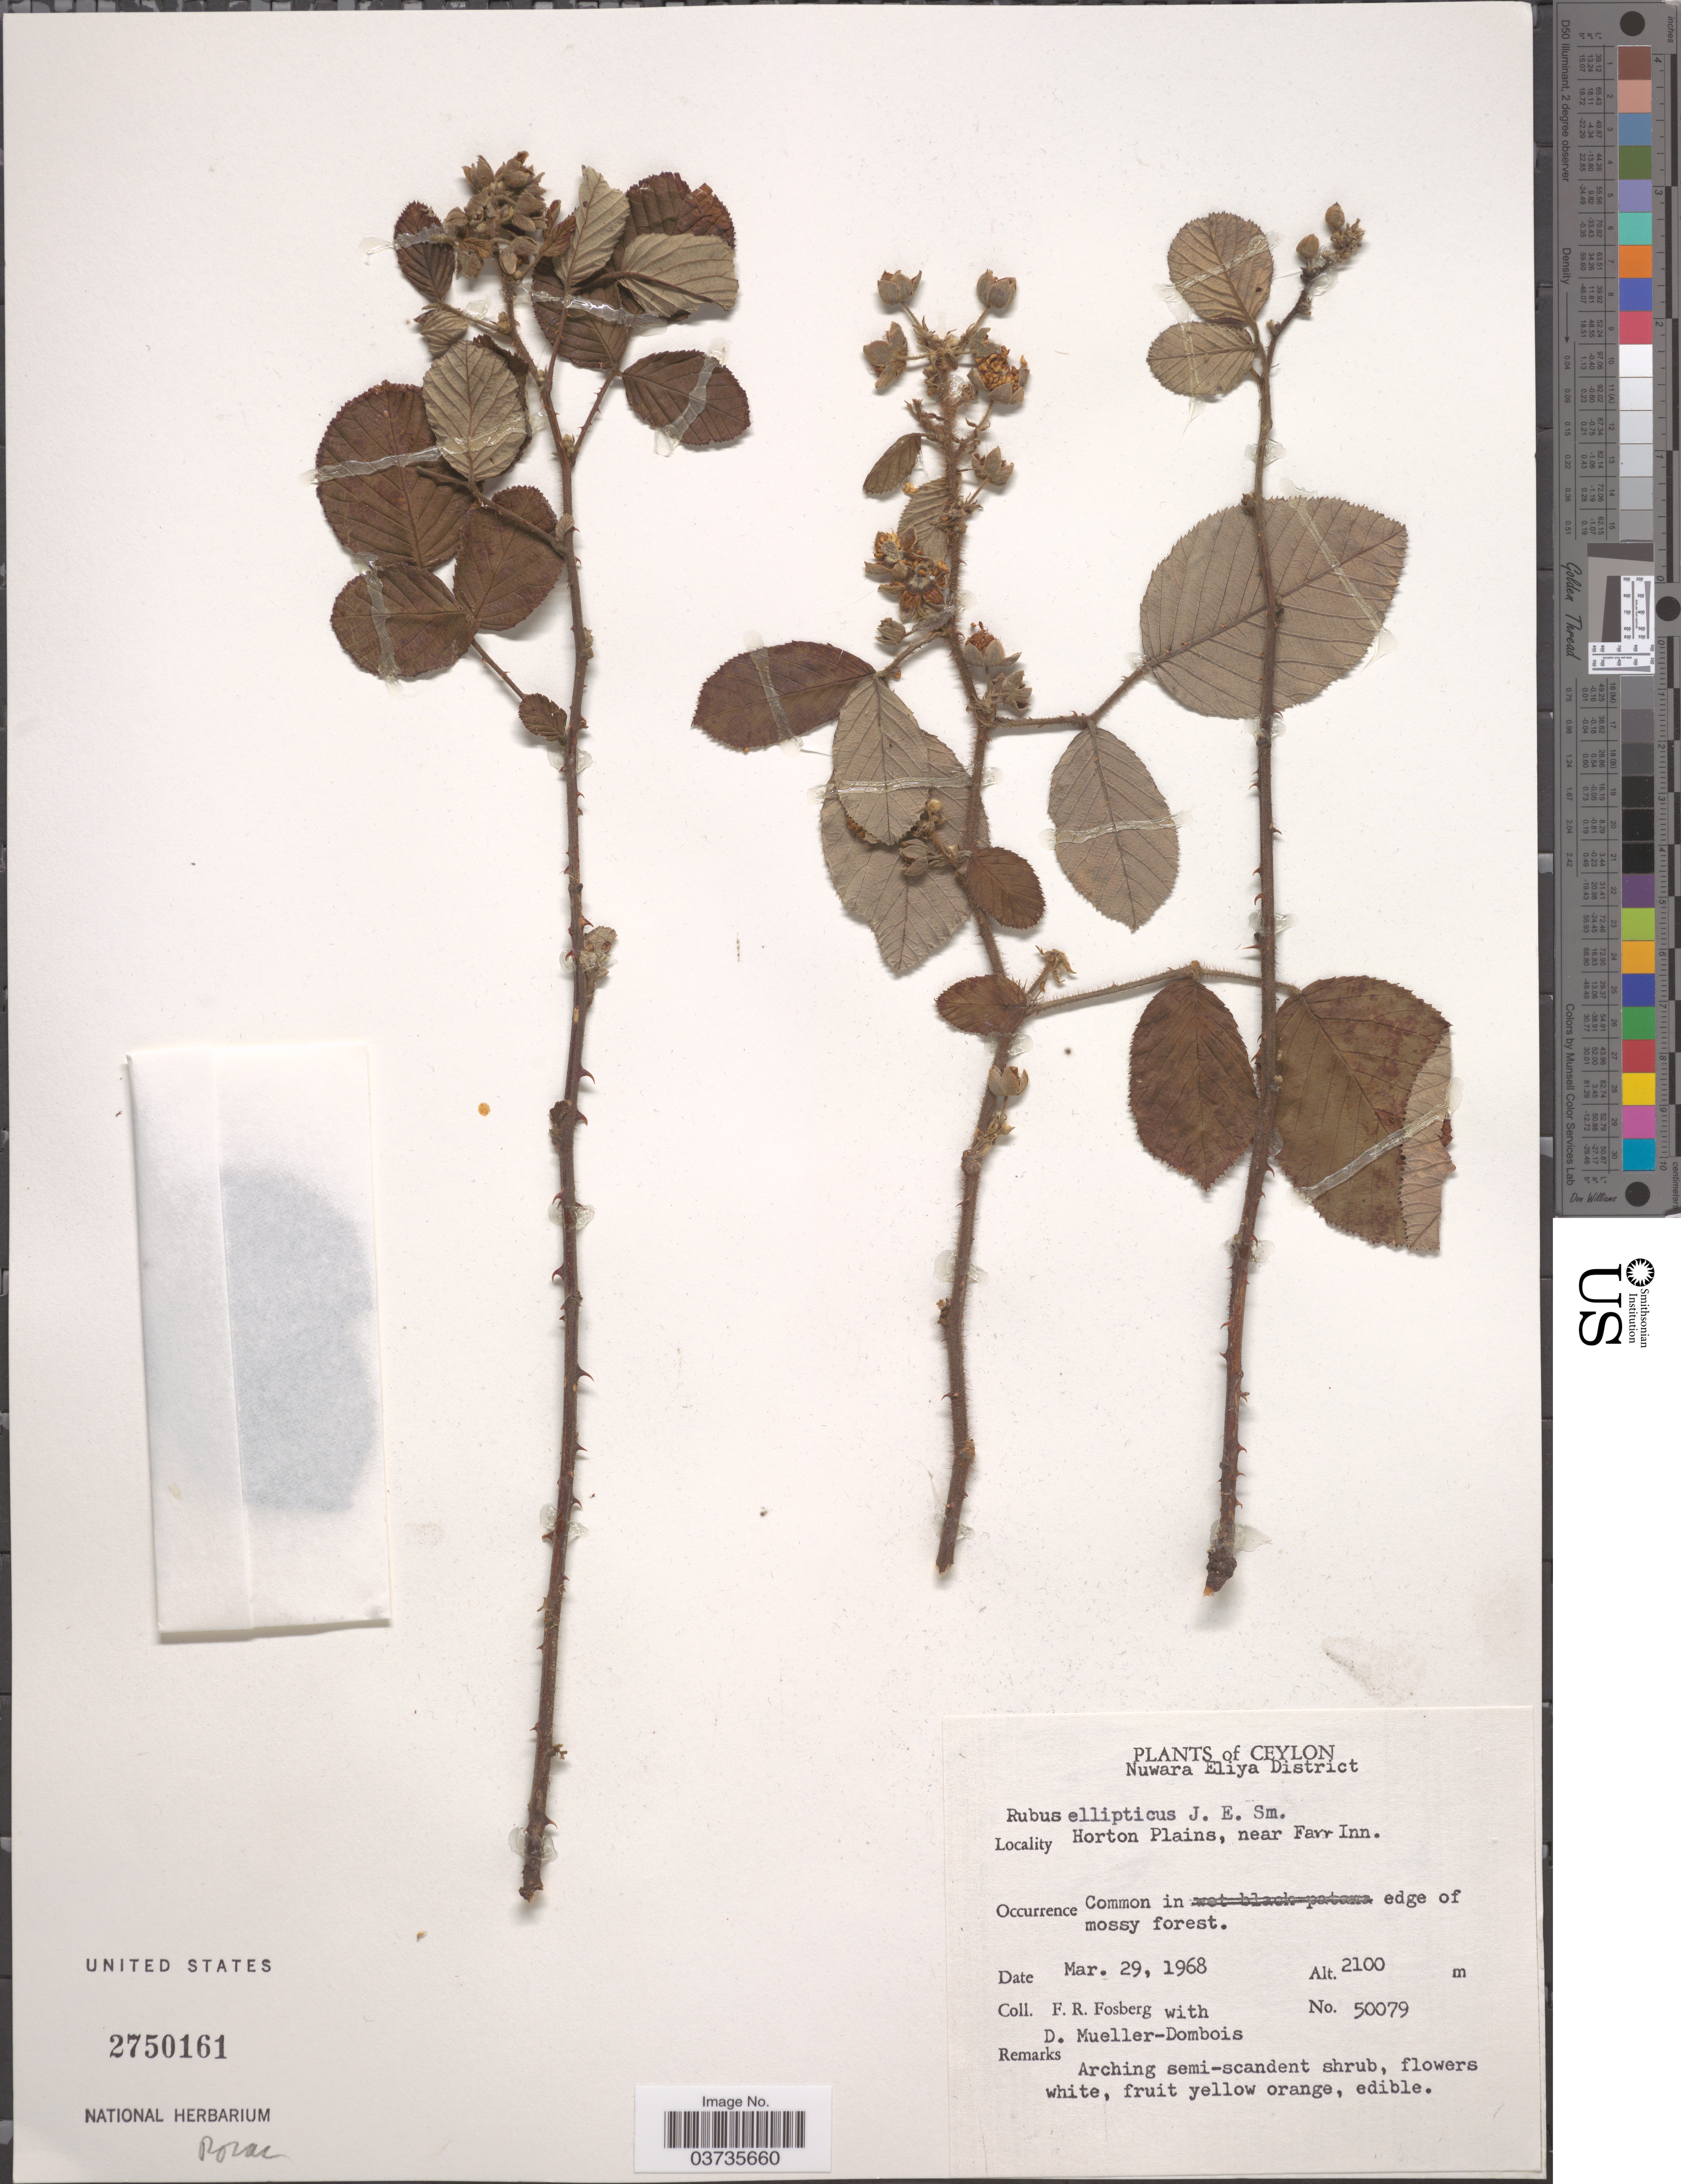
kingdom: Plantae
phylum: Tracheophyta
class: Magnoliopsida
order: Rosales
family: Rosaceae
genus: Rubus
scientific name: Rubus ellipticus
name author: Sm.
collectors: F. R. Fosberg & D. Mueller-Dombois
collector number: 50079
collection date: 1968-03-29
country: Sri Lanka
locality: Ceylon. Nuwara Eliya District. Horton Plains, near Farr Inn.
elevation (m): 2100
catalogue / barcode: US 2750161